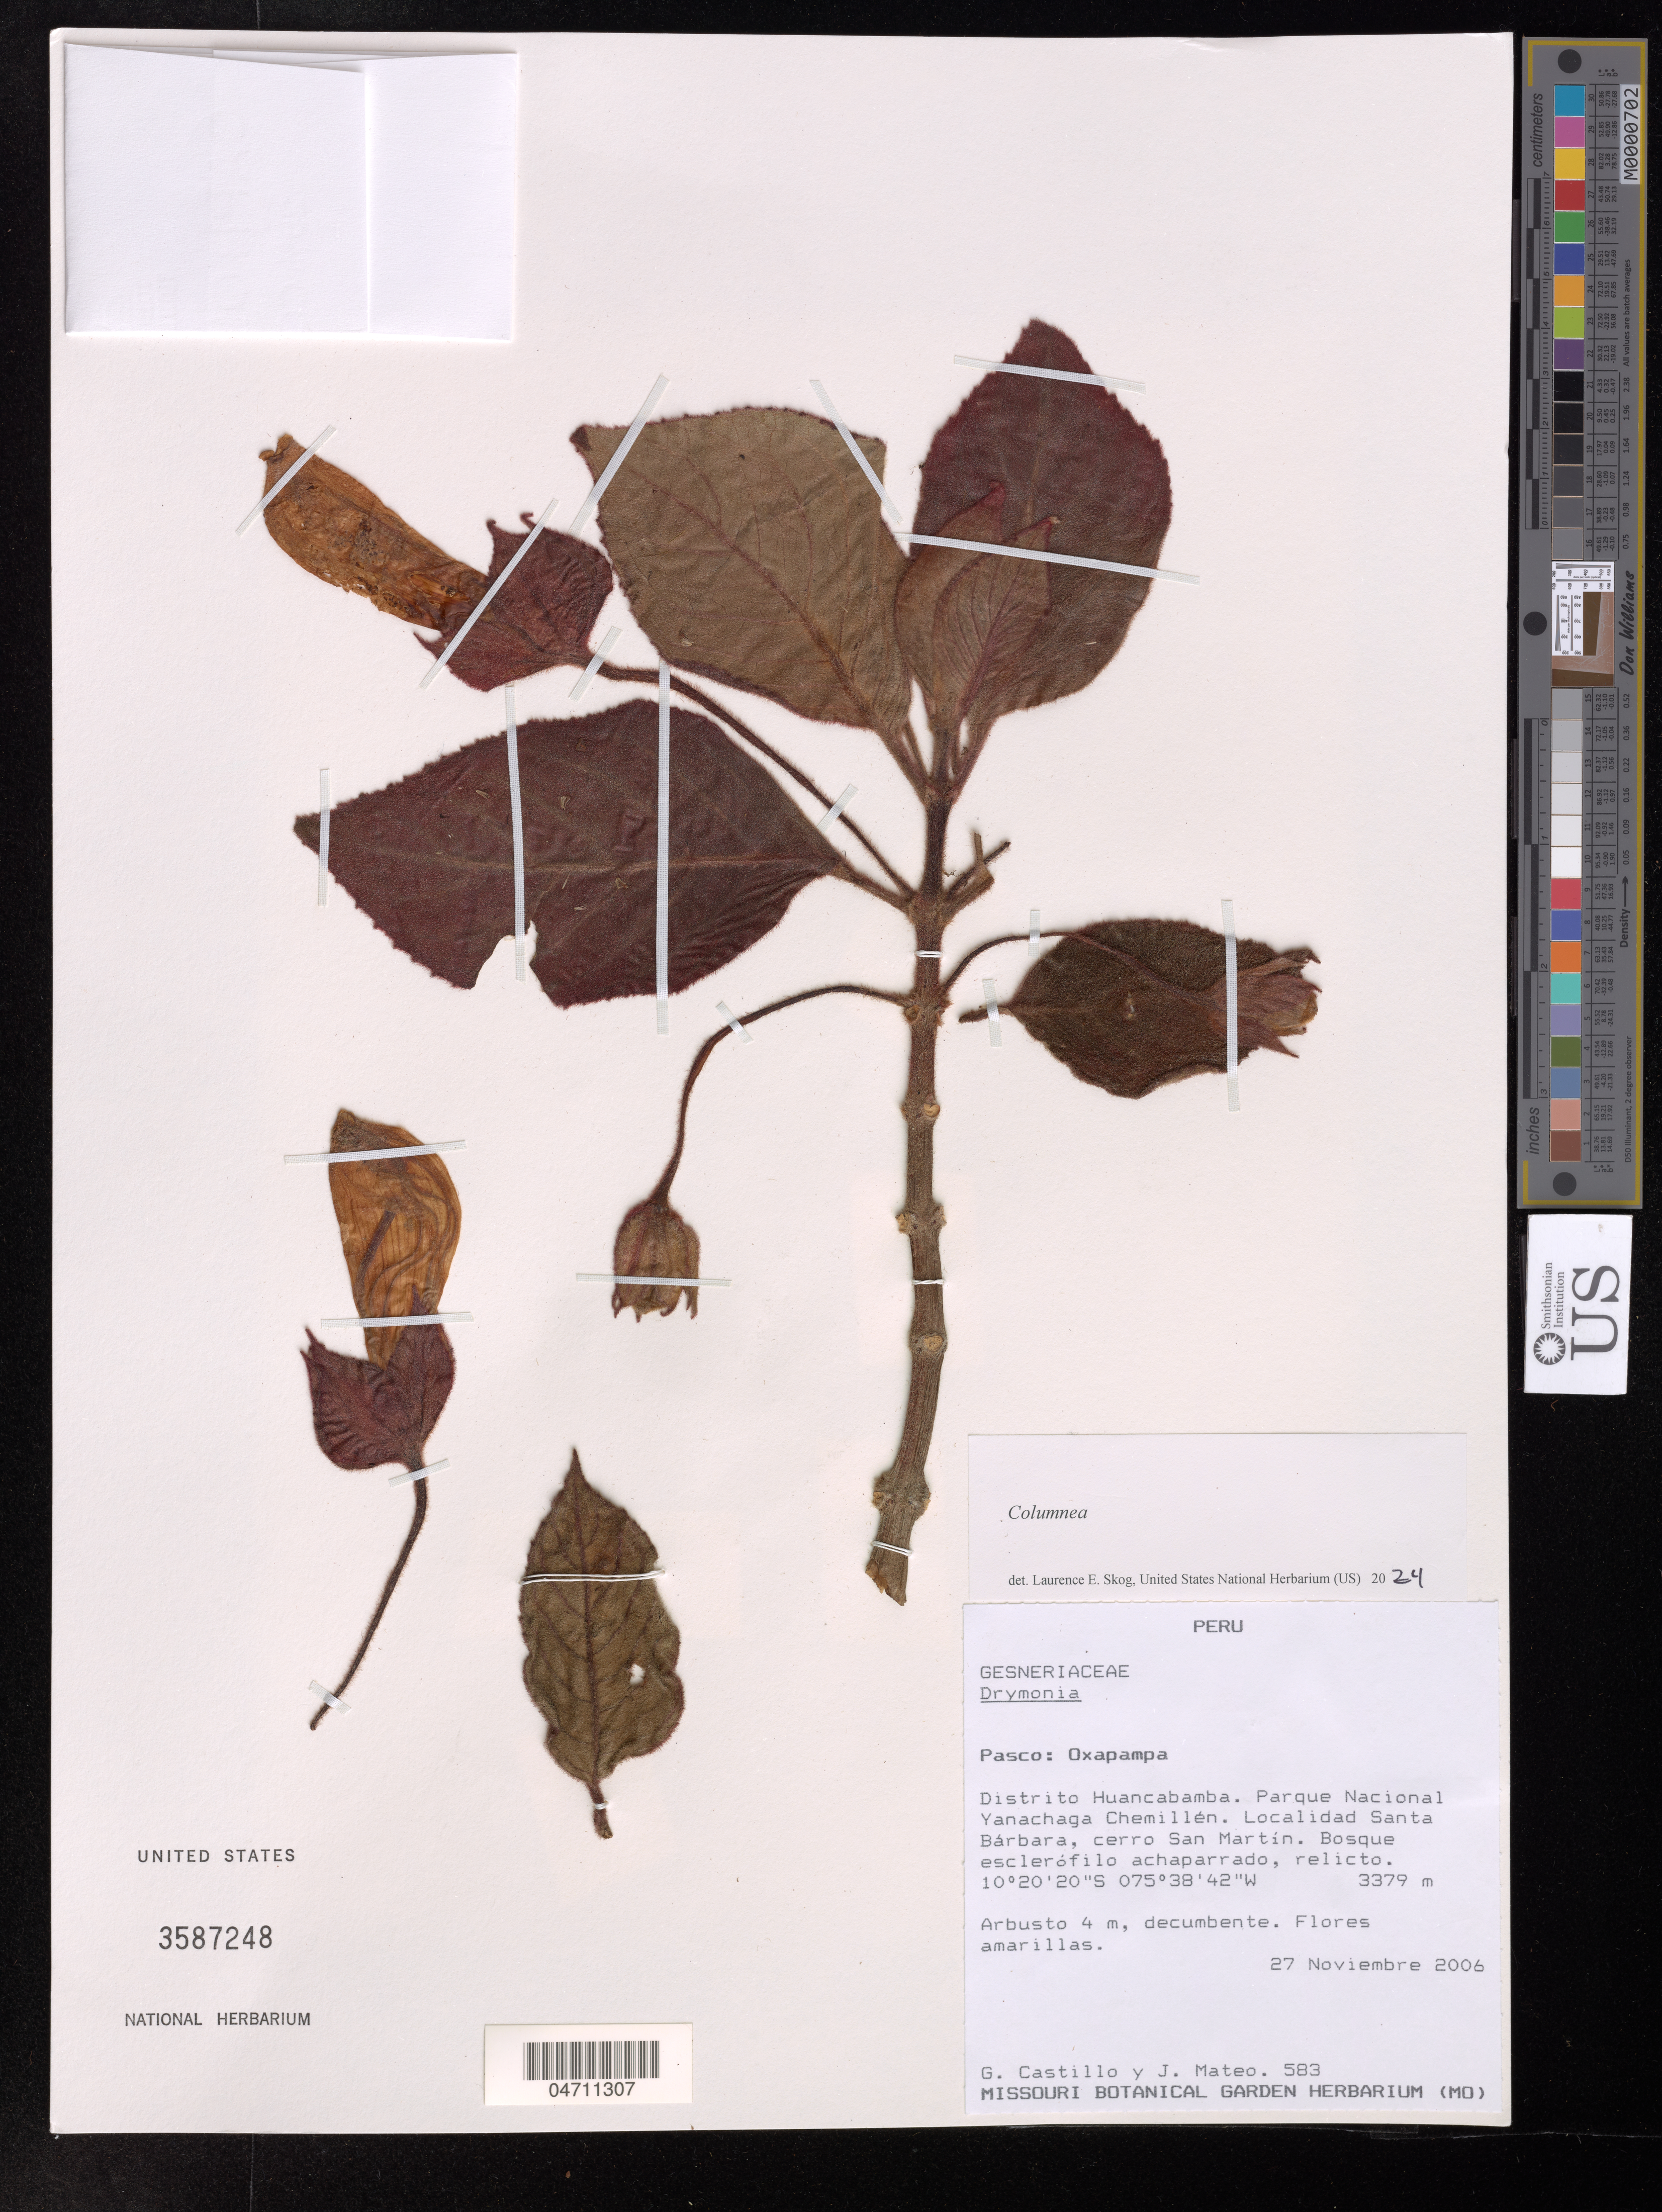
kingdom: Plantae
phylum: Tracheophyta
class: Magnoliopsida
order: Lamiales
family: Gesneriaceae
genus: Columnea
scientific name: Columnea dielsii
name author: Mansf.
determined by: Skog, Laurence E.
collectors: G. Castillo & J. Mateo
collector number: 583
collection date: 2006-11-27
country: Peru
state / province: Pasco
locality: Oxapampa, Distrito Huancabamba. Parque Nacional Yanachaga Chemillén. Localidad Santa Bárbara, cerro San Martin.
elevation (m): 3379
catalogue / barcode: US 3587248